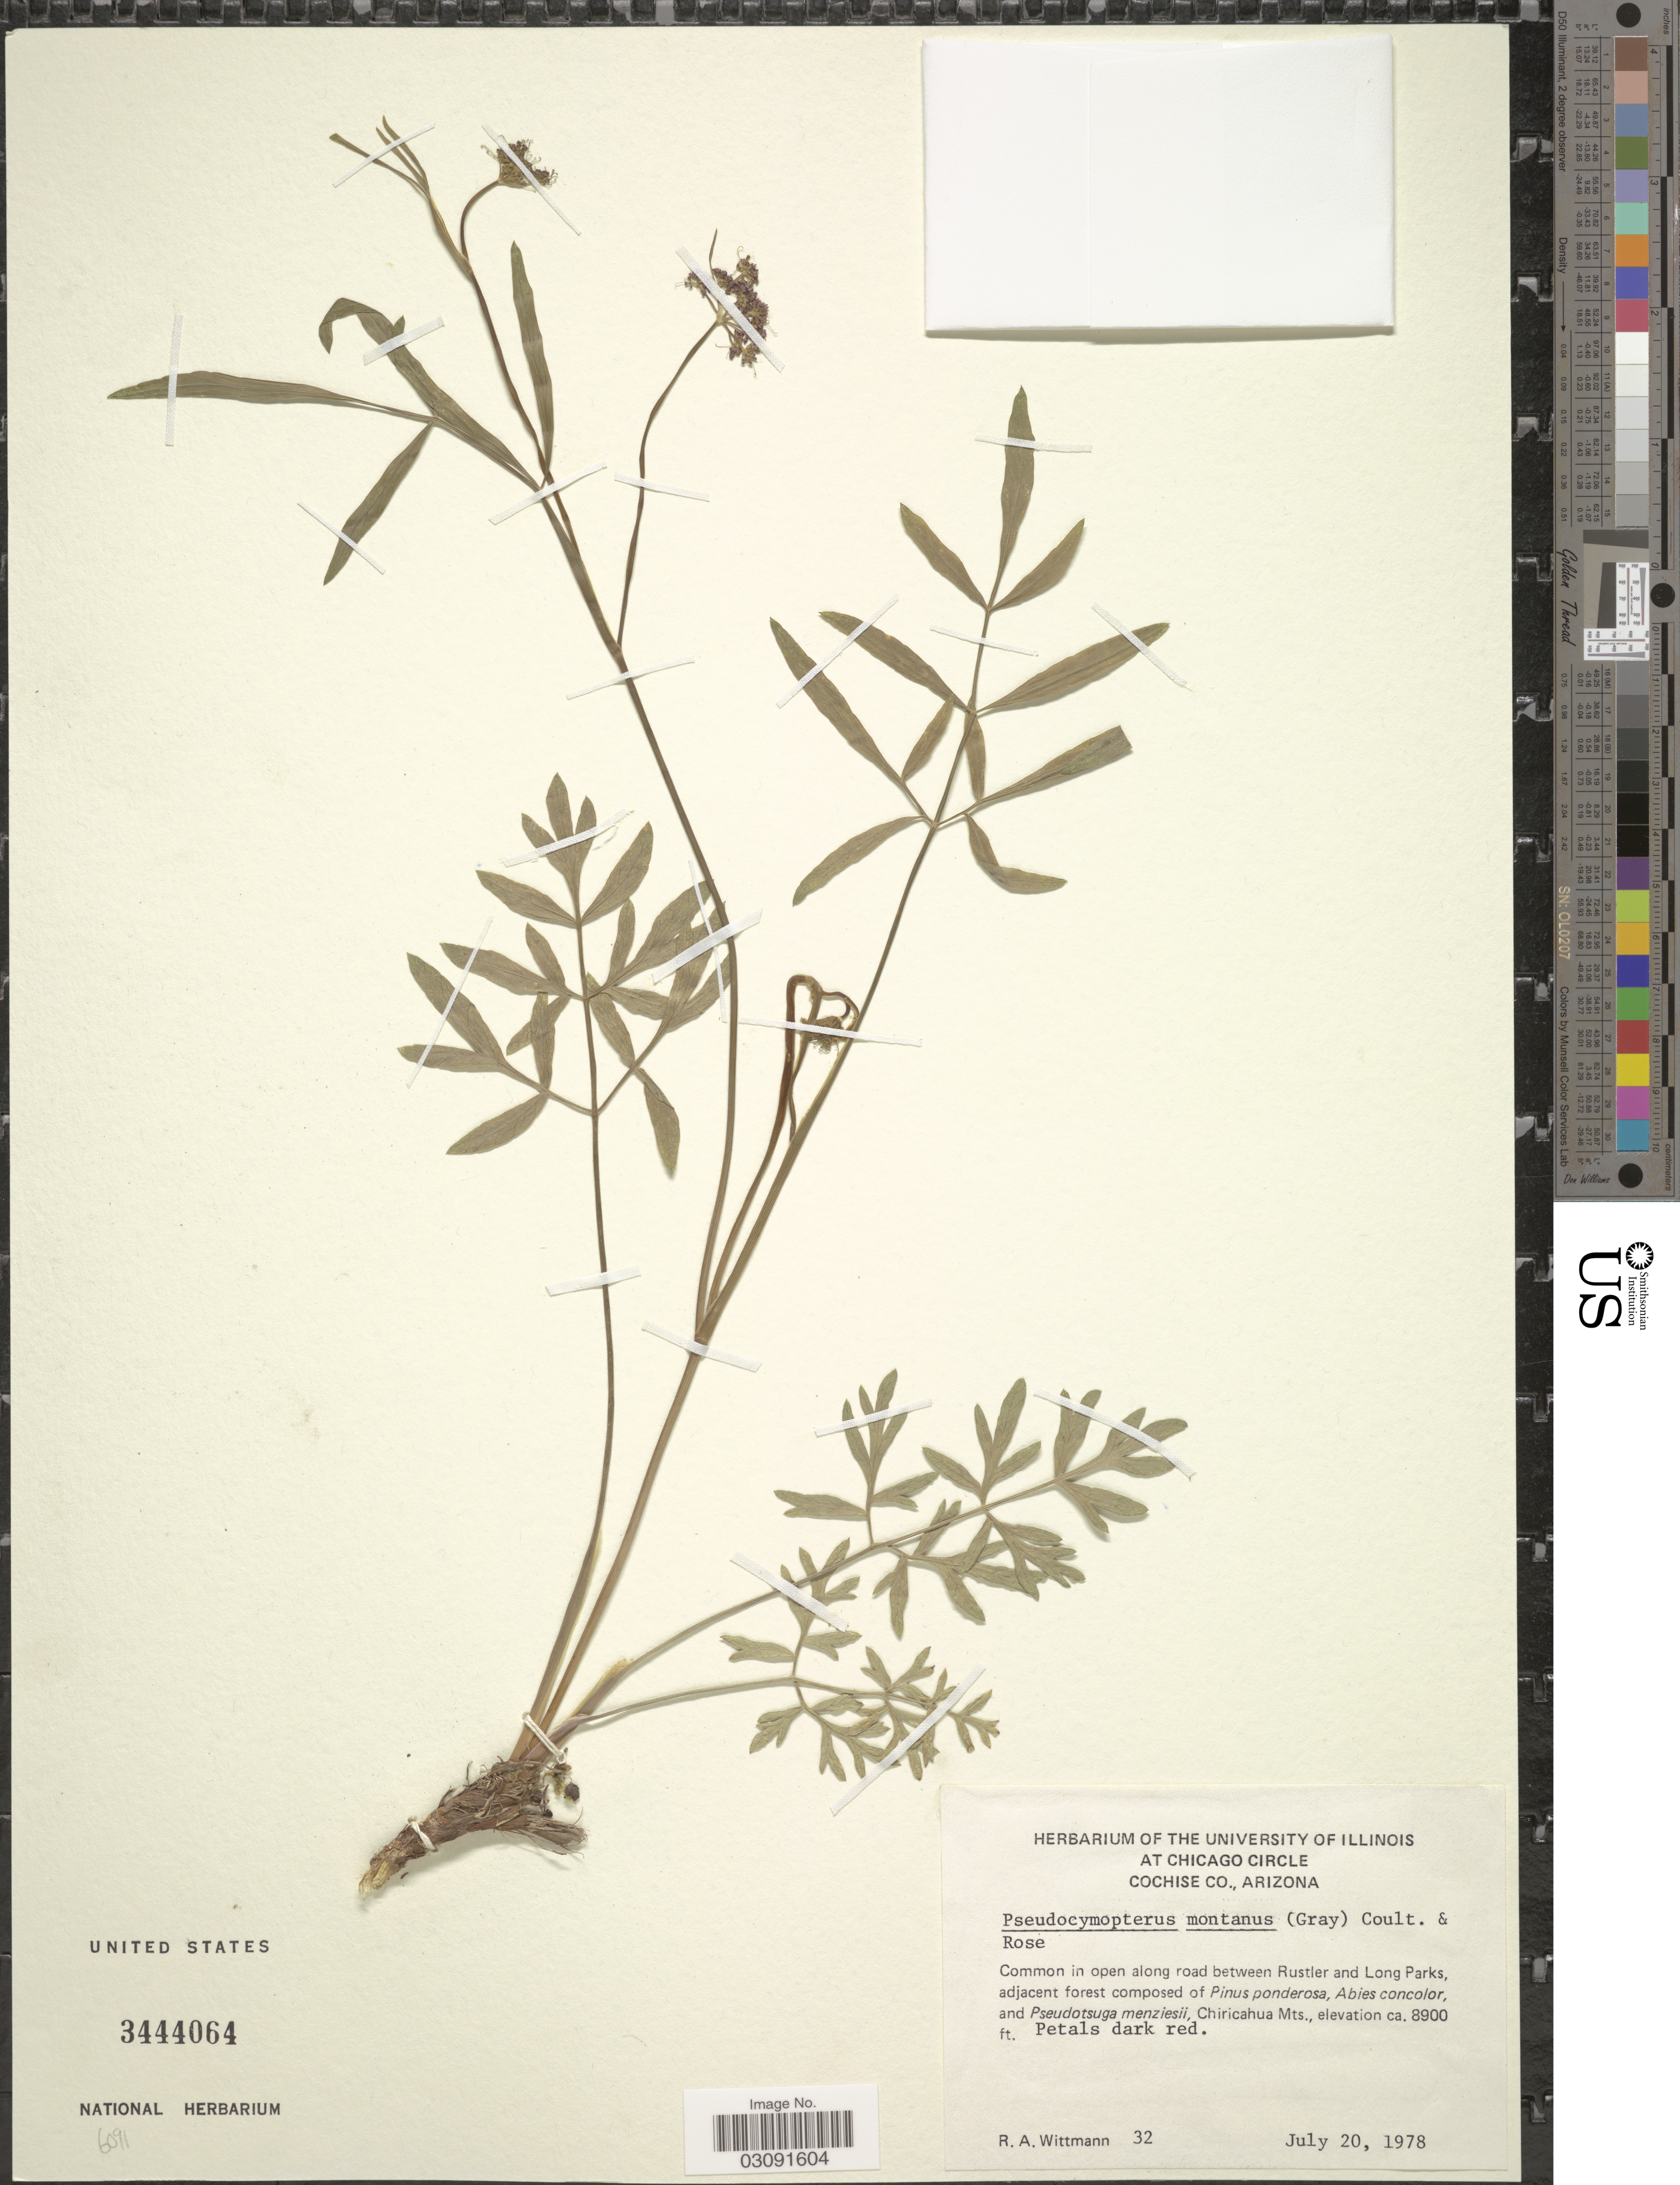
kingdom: Plantae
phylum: Tracheophyta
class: Magnoliopsida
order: Apiales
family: Apiaceae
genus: Pseudocymopterus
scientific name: Pseudocymopterus montanus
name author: (A. Gray) J.M. Coult. & Rose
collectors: R. Wittmann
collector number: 32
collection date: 1978-07-20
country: United States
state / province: Arizona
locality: Cochise Co., Common in open along road between Rustler and Long Parks, Chiricahua Mts.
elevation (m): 2713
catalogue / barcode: US 3444064